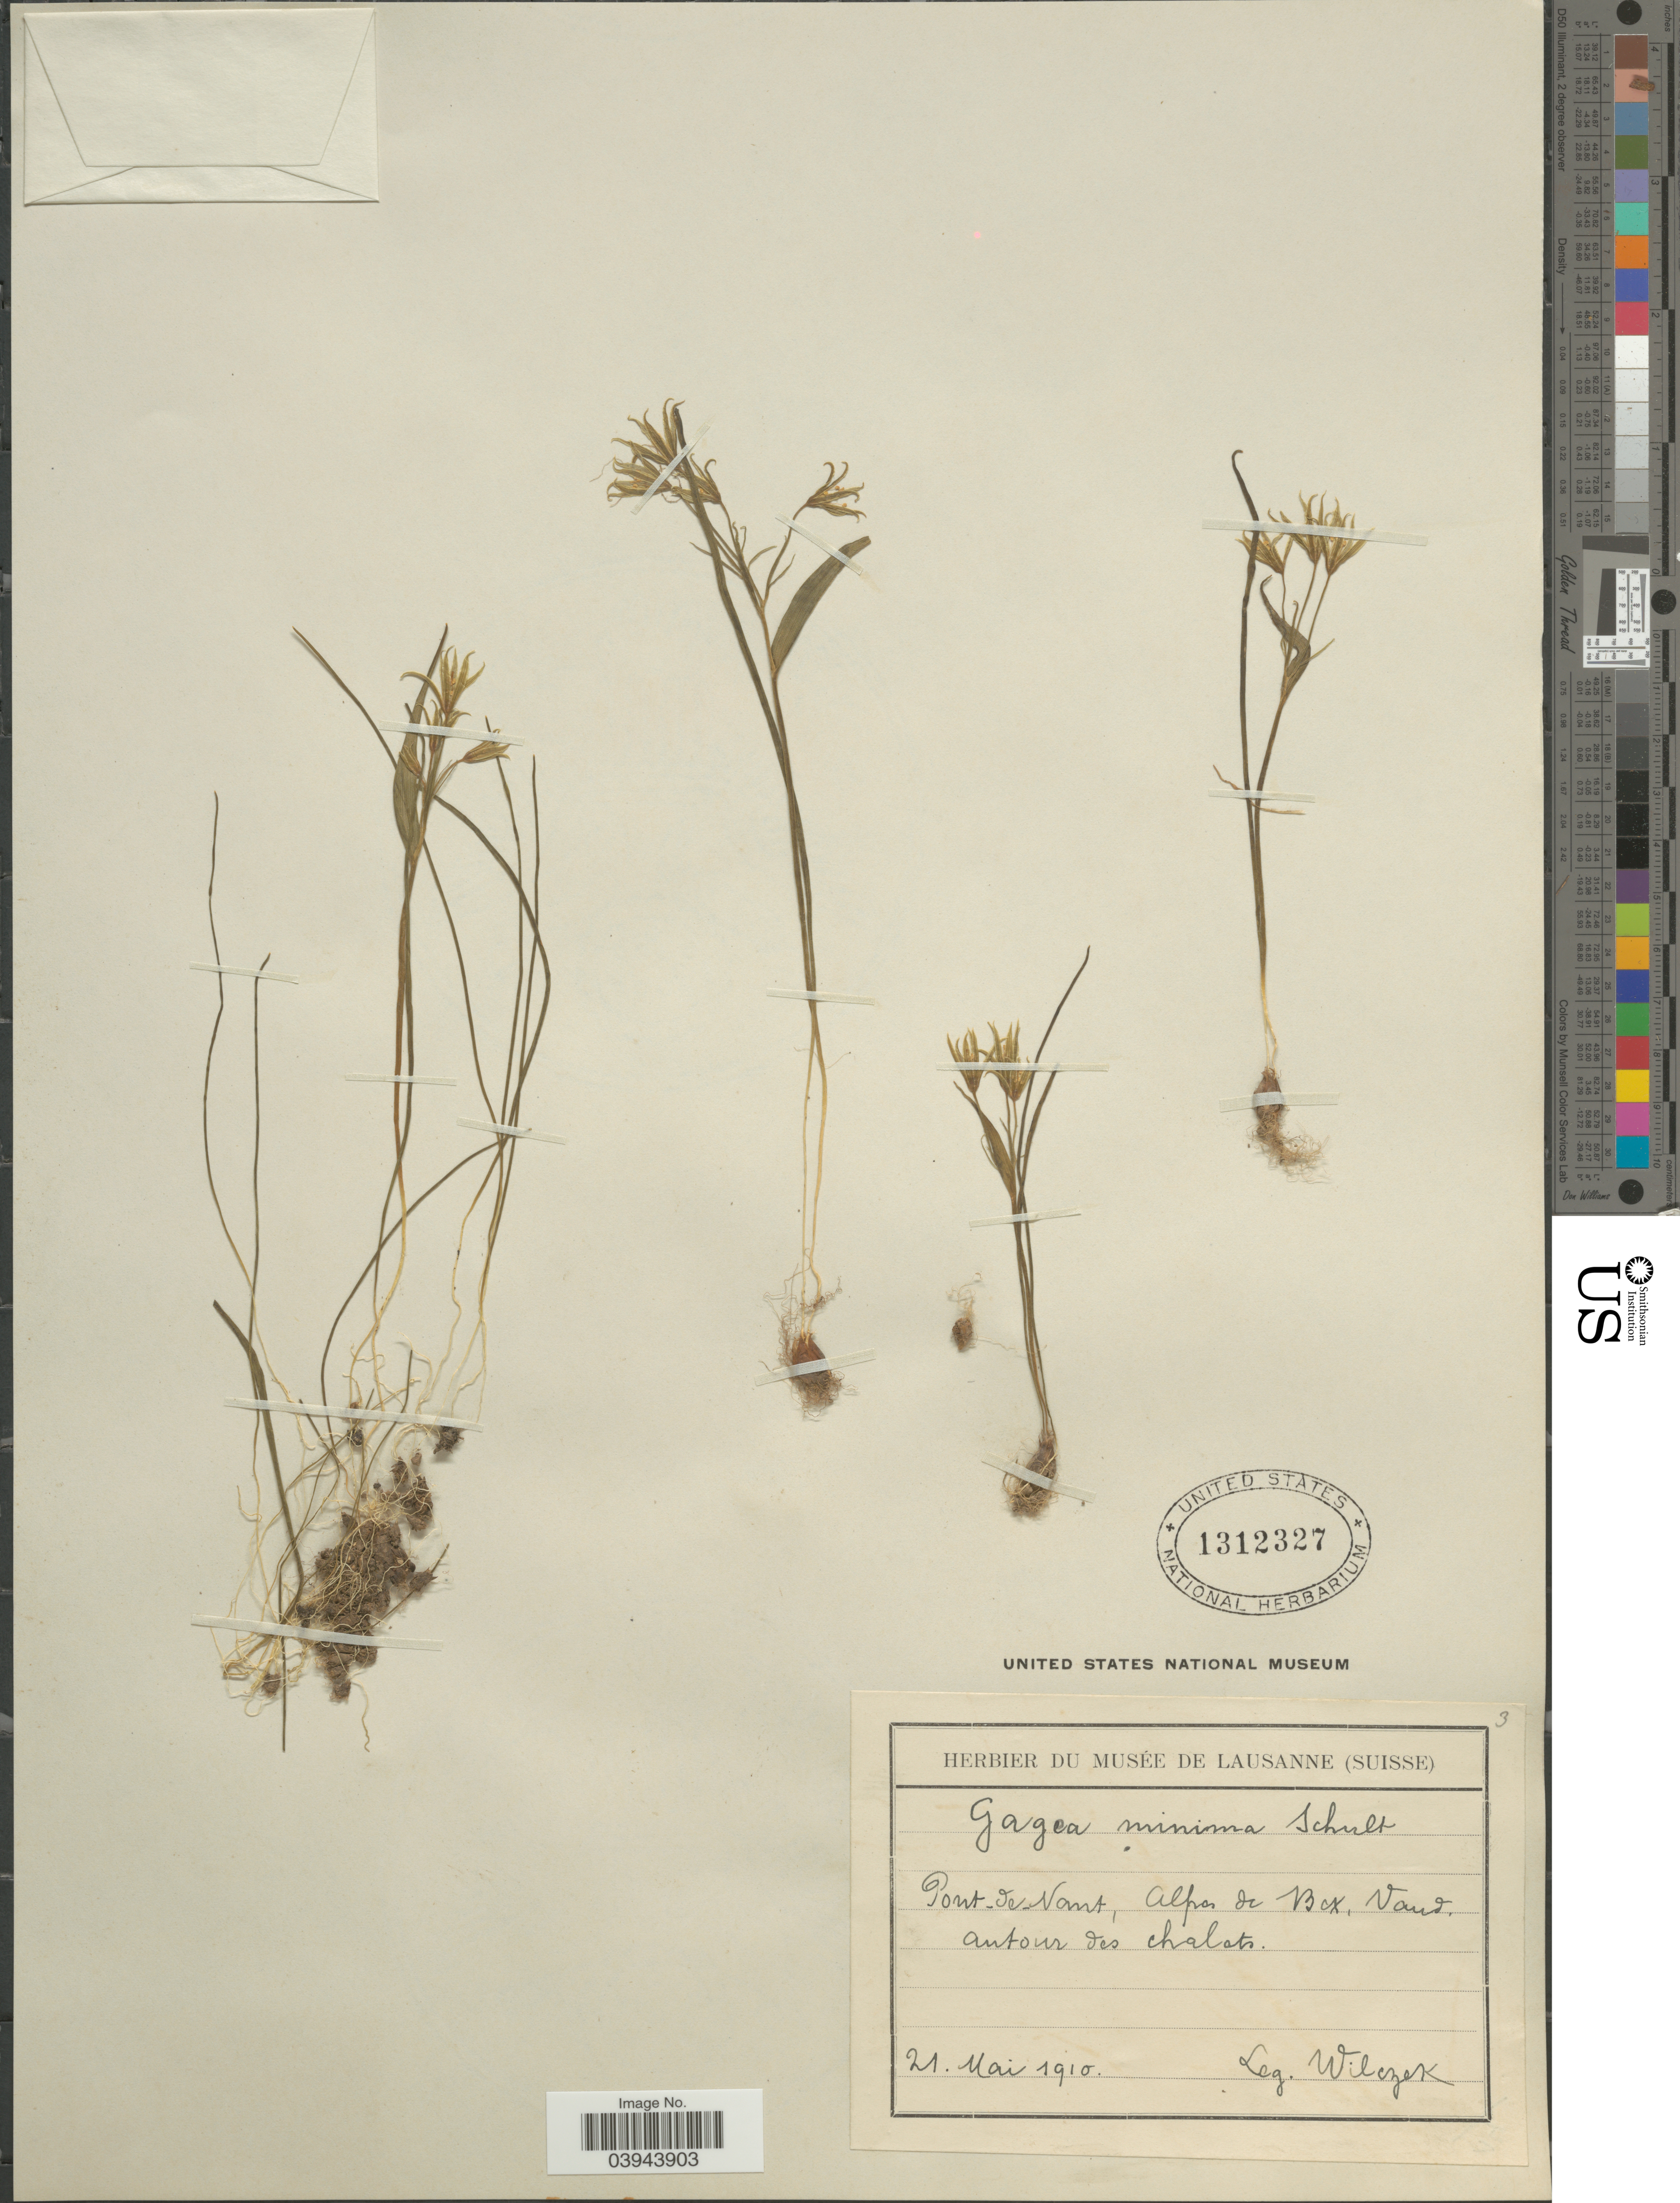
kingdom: Plantae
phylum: Tracheophyta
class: Liliopsida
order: Liliales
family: Liliaceae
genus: Gagea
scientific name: Gagea minima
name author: (L.) Ker Gawl.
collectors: Wilczek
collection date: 1910-05-21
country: Switzerland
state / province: Vaud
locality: Pont-de-Vant, Alpes de Box, Vaud, Antour des chalets.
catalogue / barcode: US 1312327